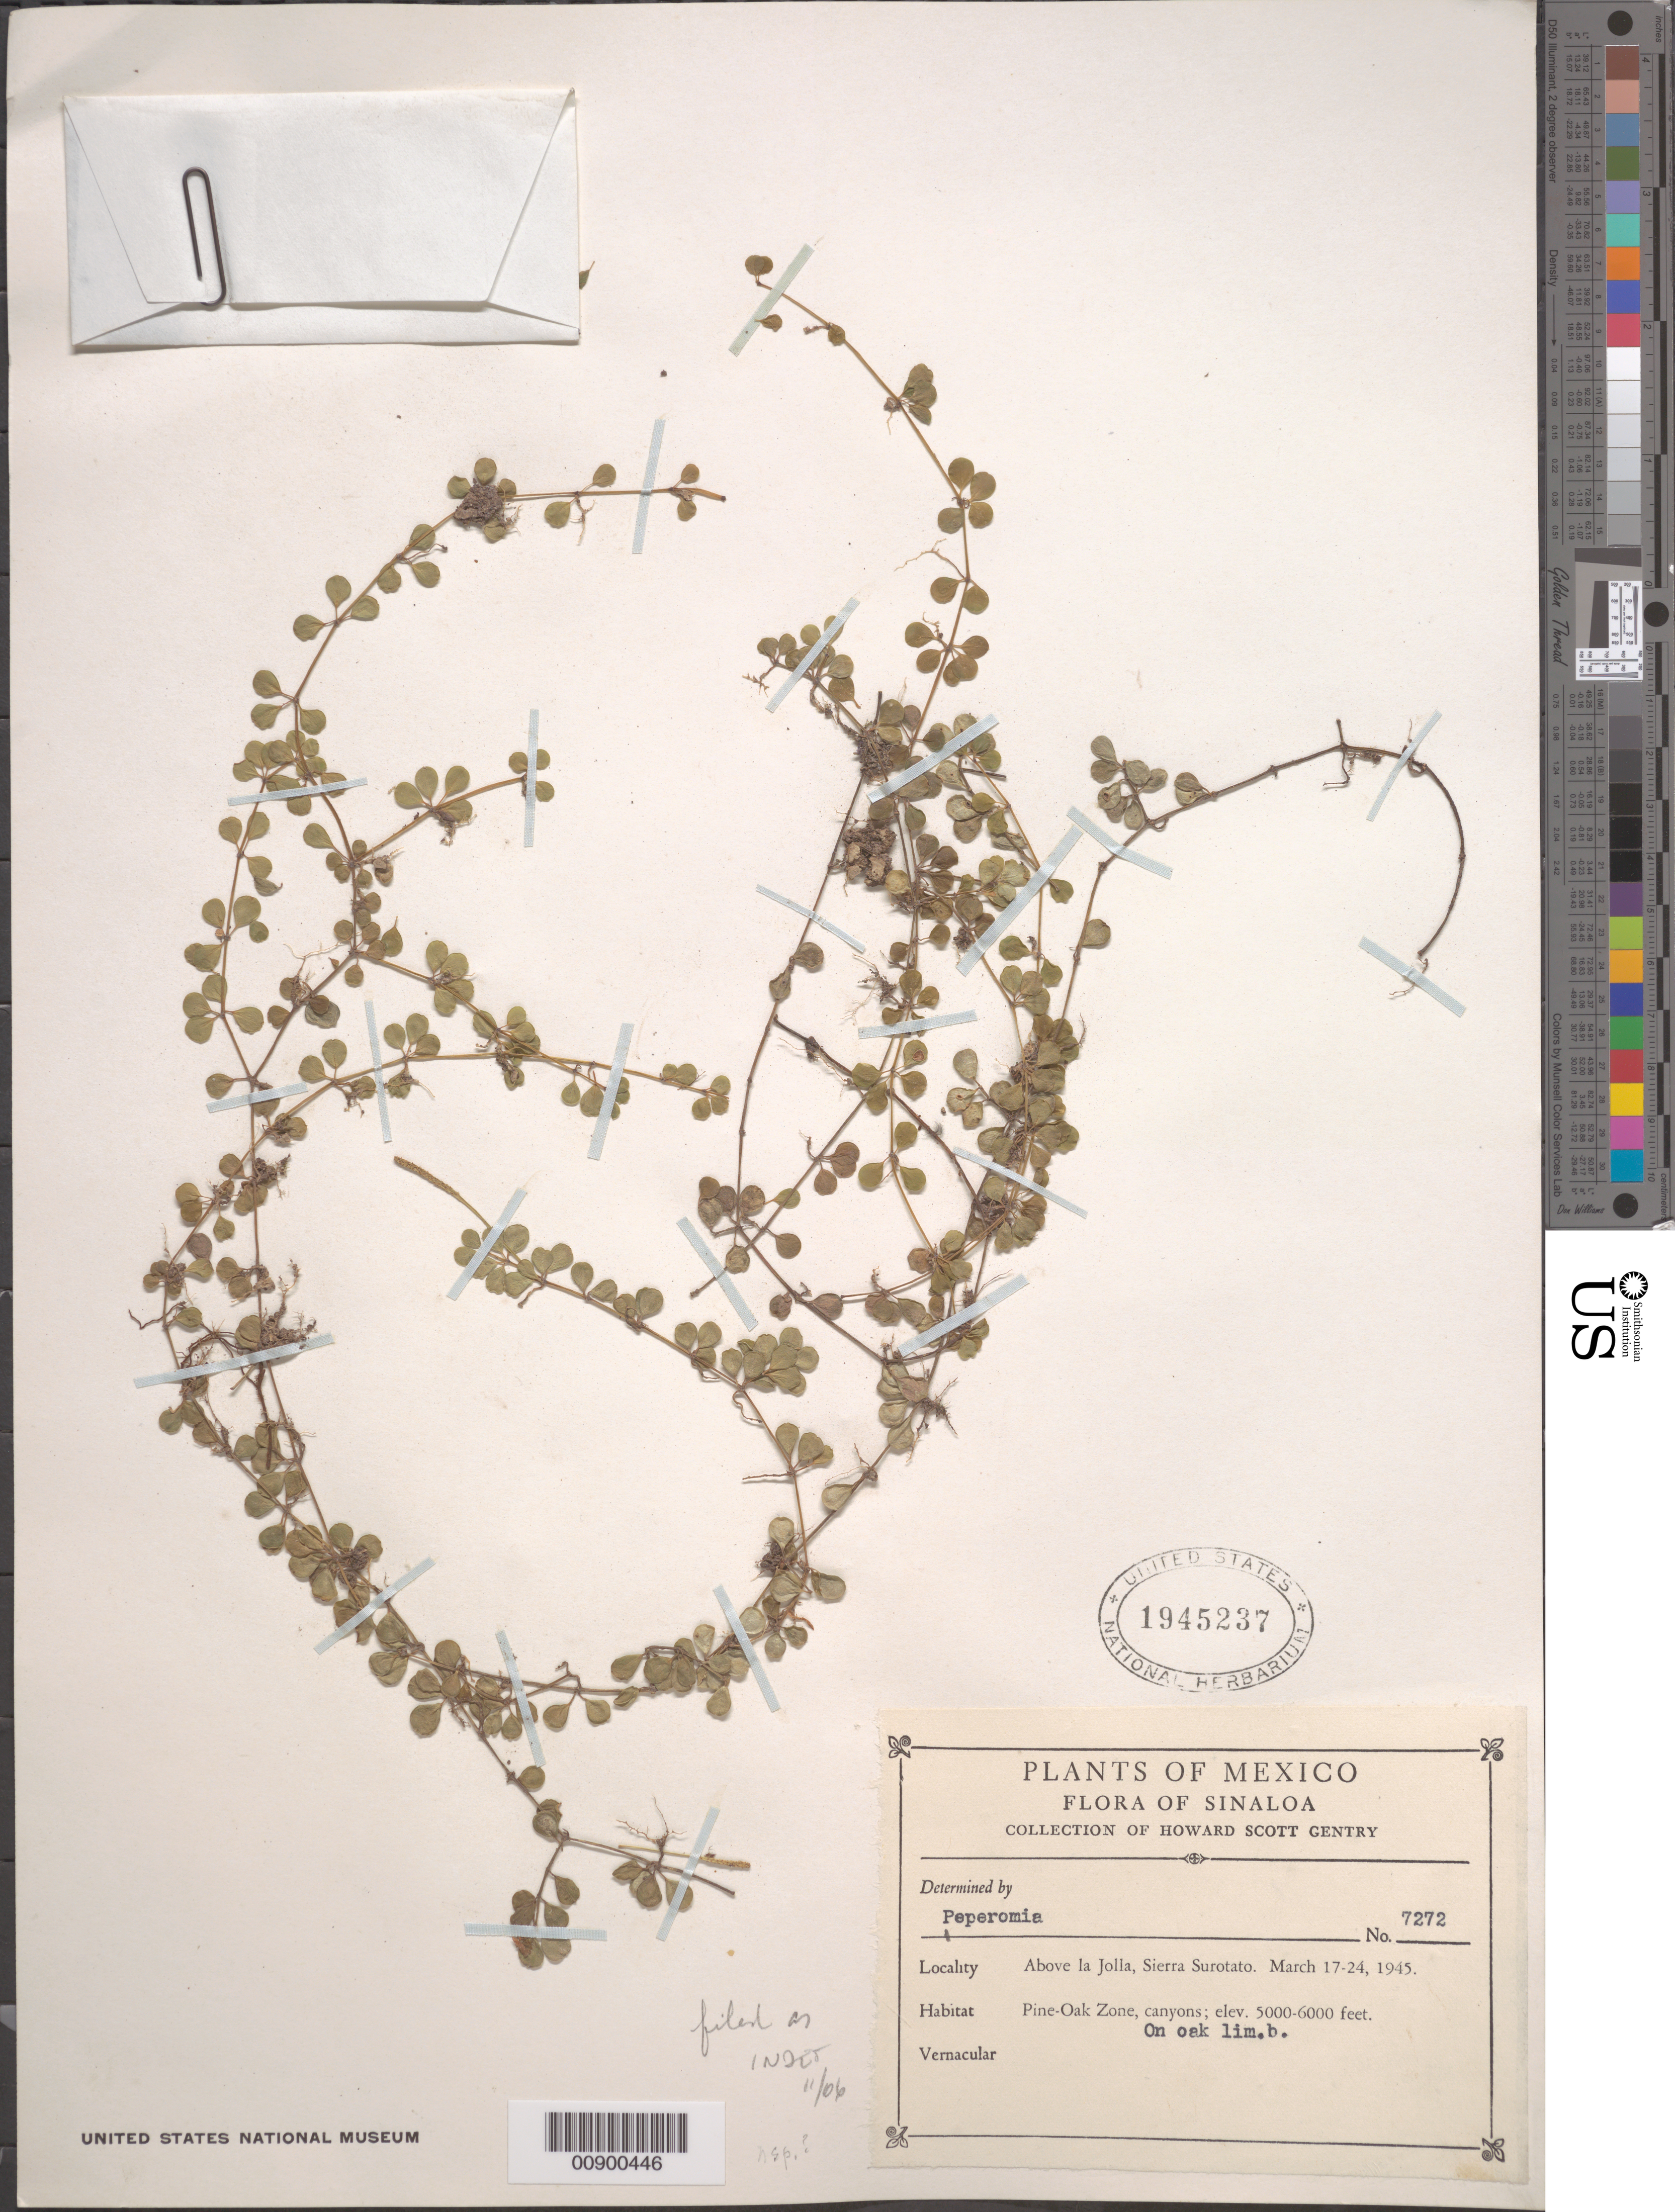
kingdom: Plantae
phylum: Tracheophyta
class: Magnoliopsida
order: Piperales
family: Piperaceae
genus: Peperomia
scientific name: Peperomia hoffmannii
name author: C. DC.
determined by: Jiménez, José Estaban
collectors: H. S. Gentry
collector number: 7272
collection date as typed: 17 Mar 1945 to 24 Mar 1945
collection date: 1945-03-17/1945-03-24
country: Mexico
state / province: Sinaloa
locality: Sinaloa: Above la Jolla, Sierra Surotato.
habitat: On oak limb. Pine-Oak Zone, canyons.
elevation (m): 1524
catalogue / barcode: US 1945237